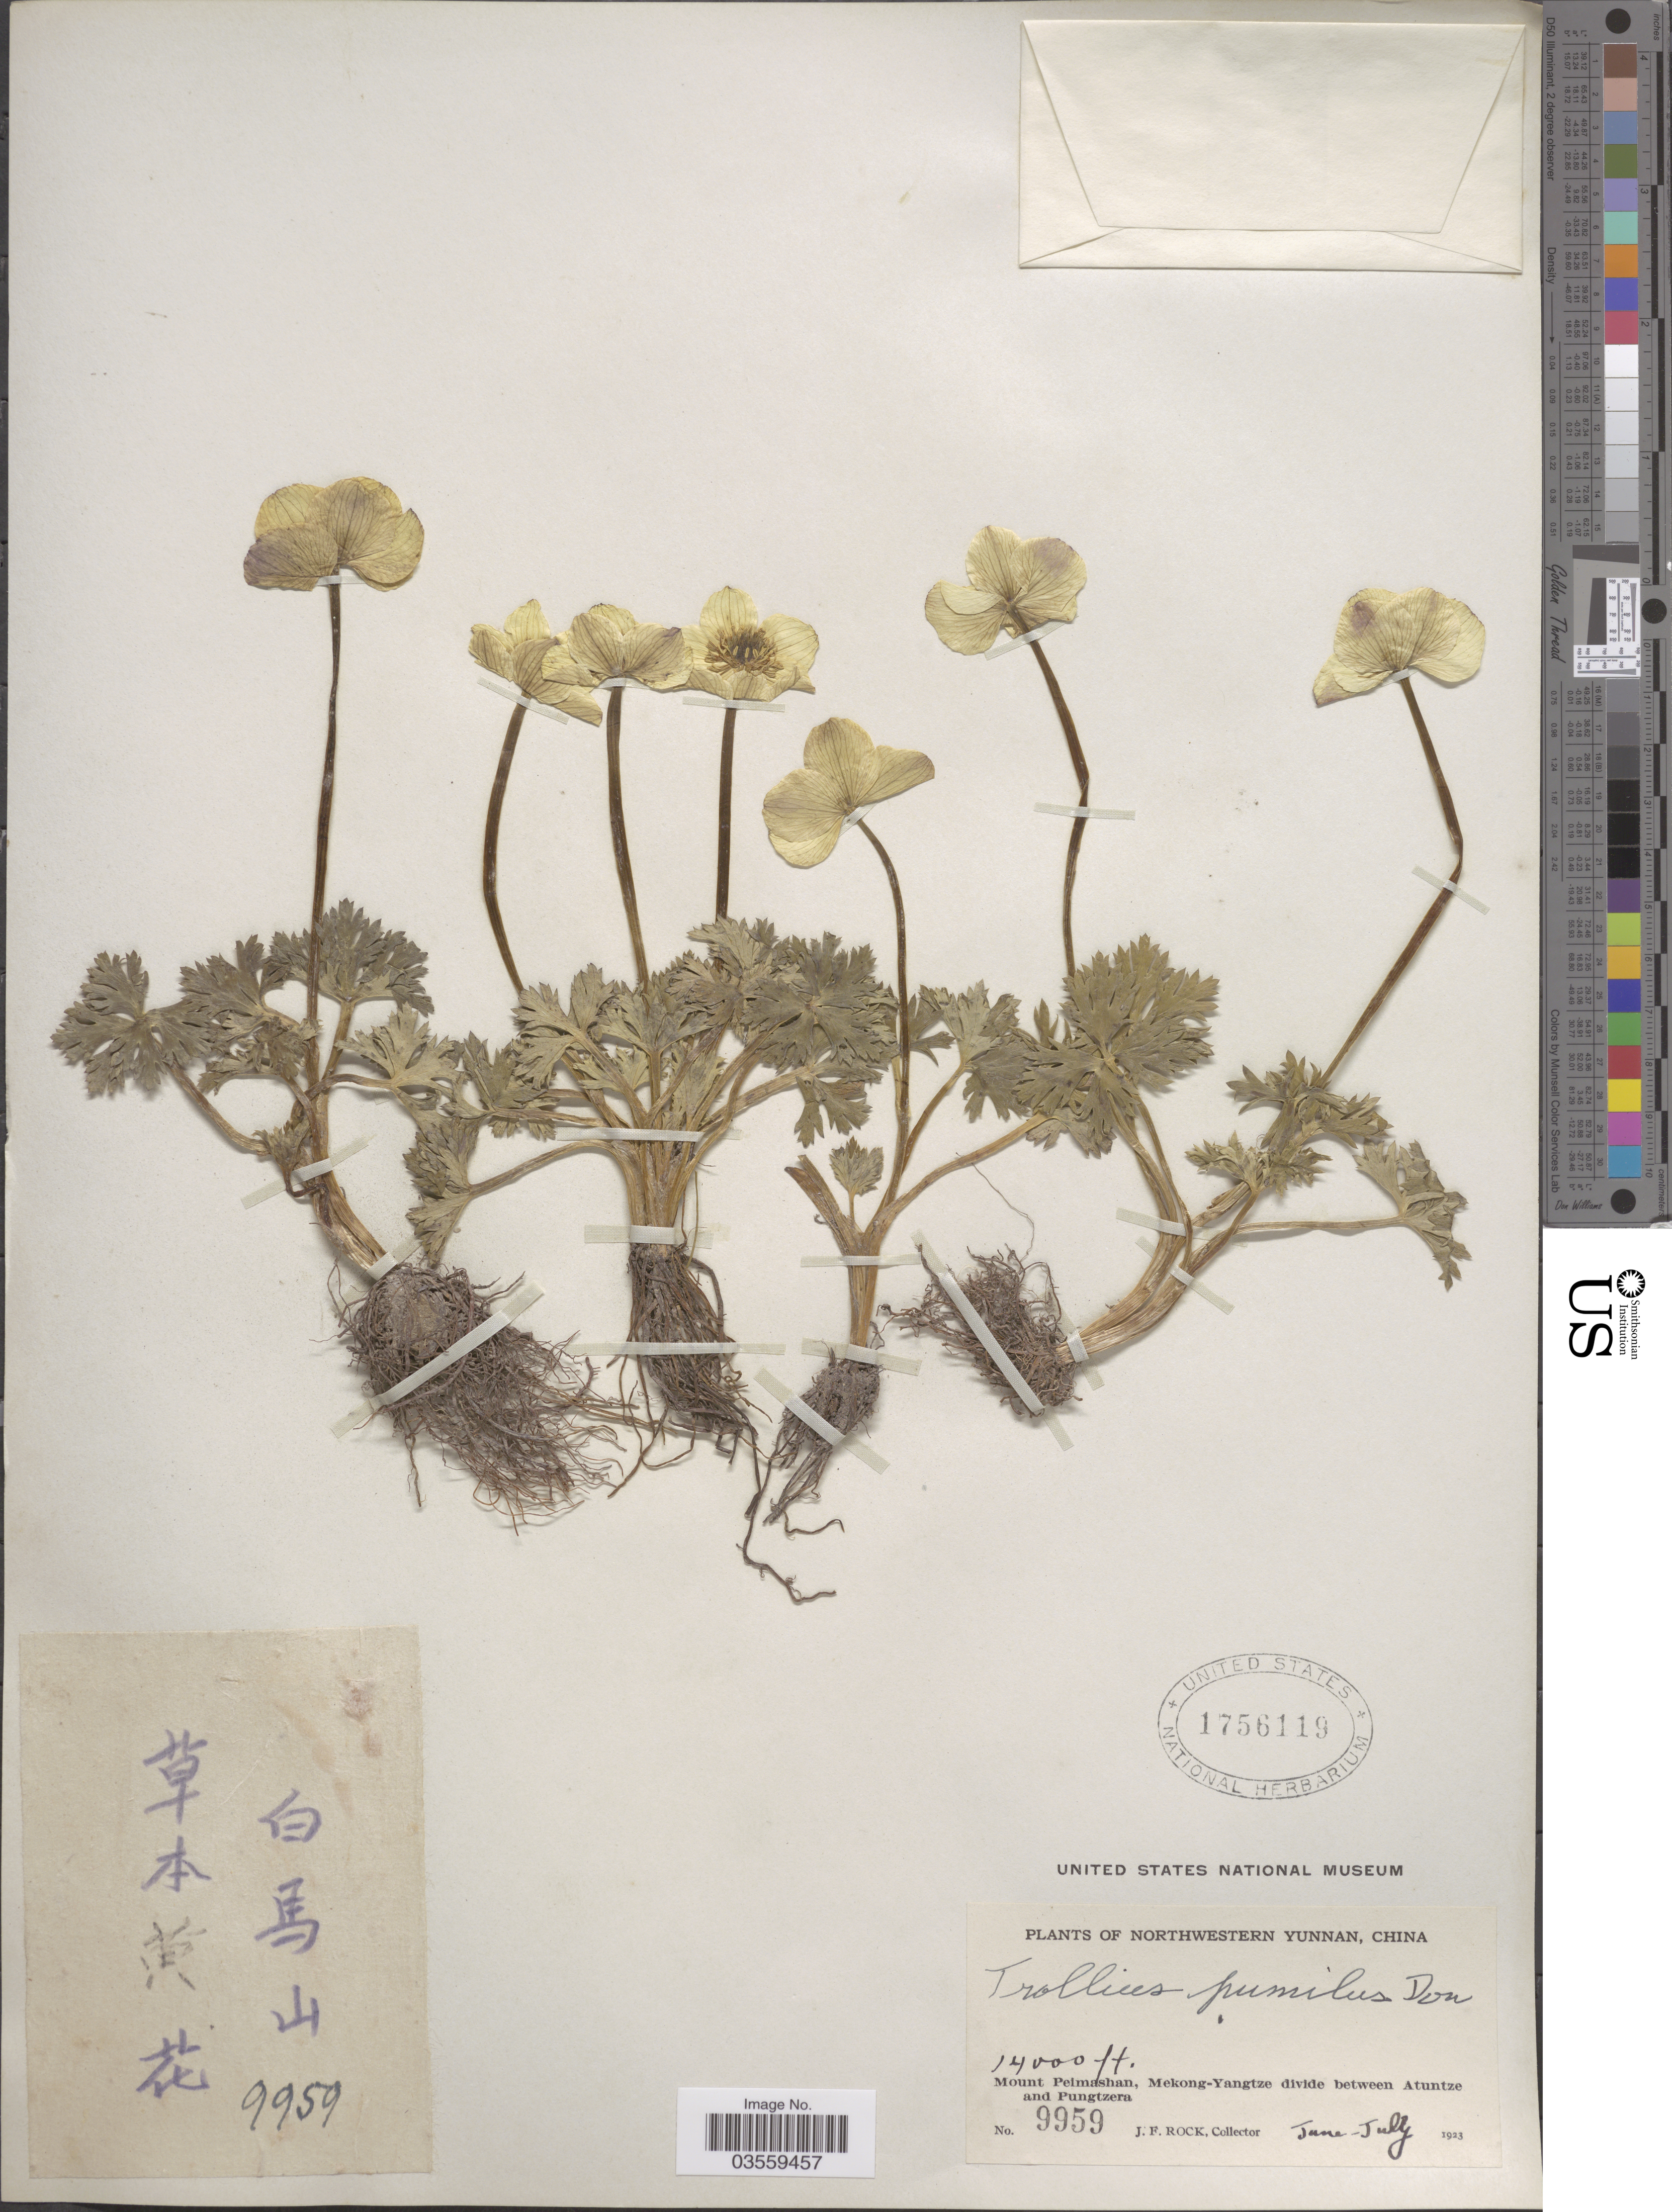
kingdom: Plantae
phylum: Tracheophyta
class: Magnoliopsida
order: Ranunculales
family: Ranunculaceae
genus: Trollius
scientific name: Trollius pumilus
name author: D. Don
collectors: J. Rock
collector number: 9959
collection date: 1923-06/1923-07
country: China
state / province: Yunnan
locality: Northwestern Yunnan. Mount Peimashan, Mekong-Yangtze divide between Atuntze and Pungtzera.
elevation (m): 4267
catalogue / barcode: US 1756119